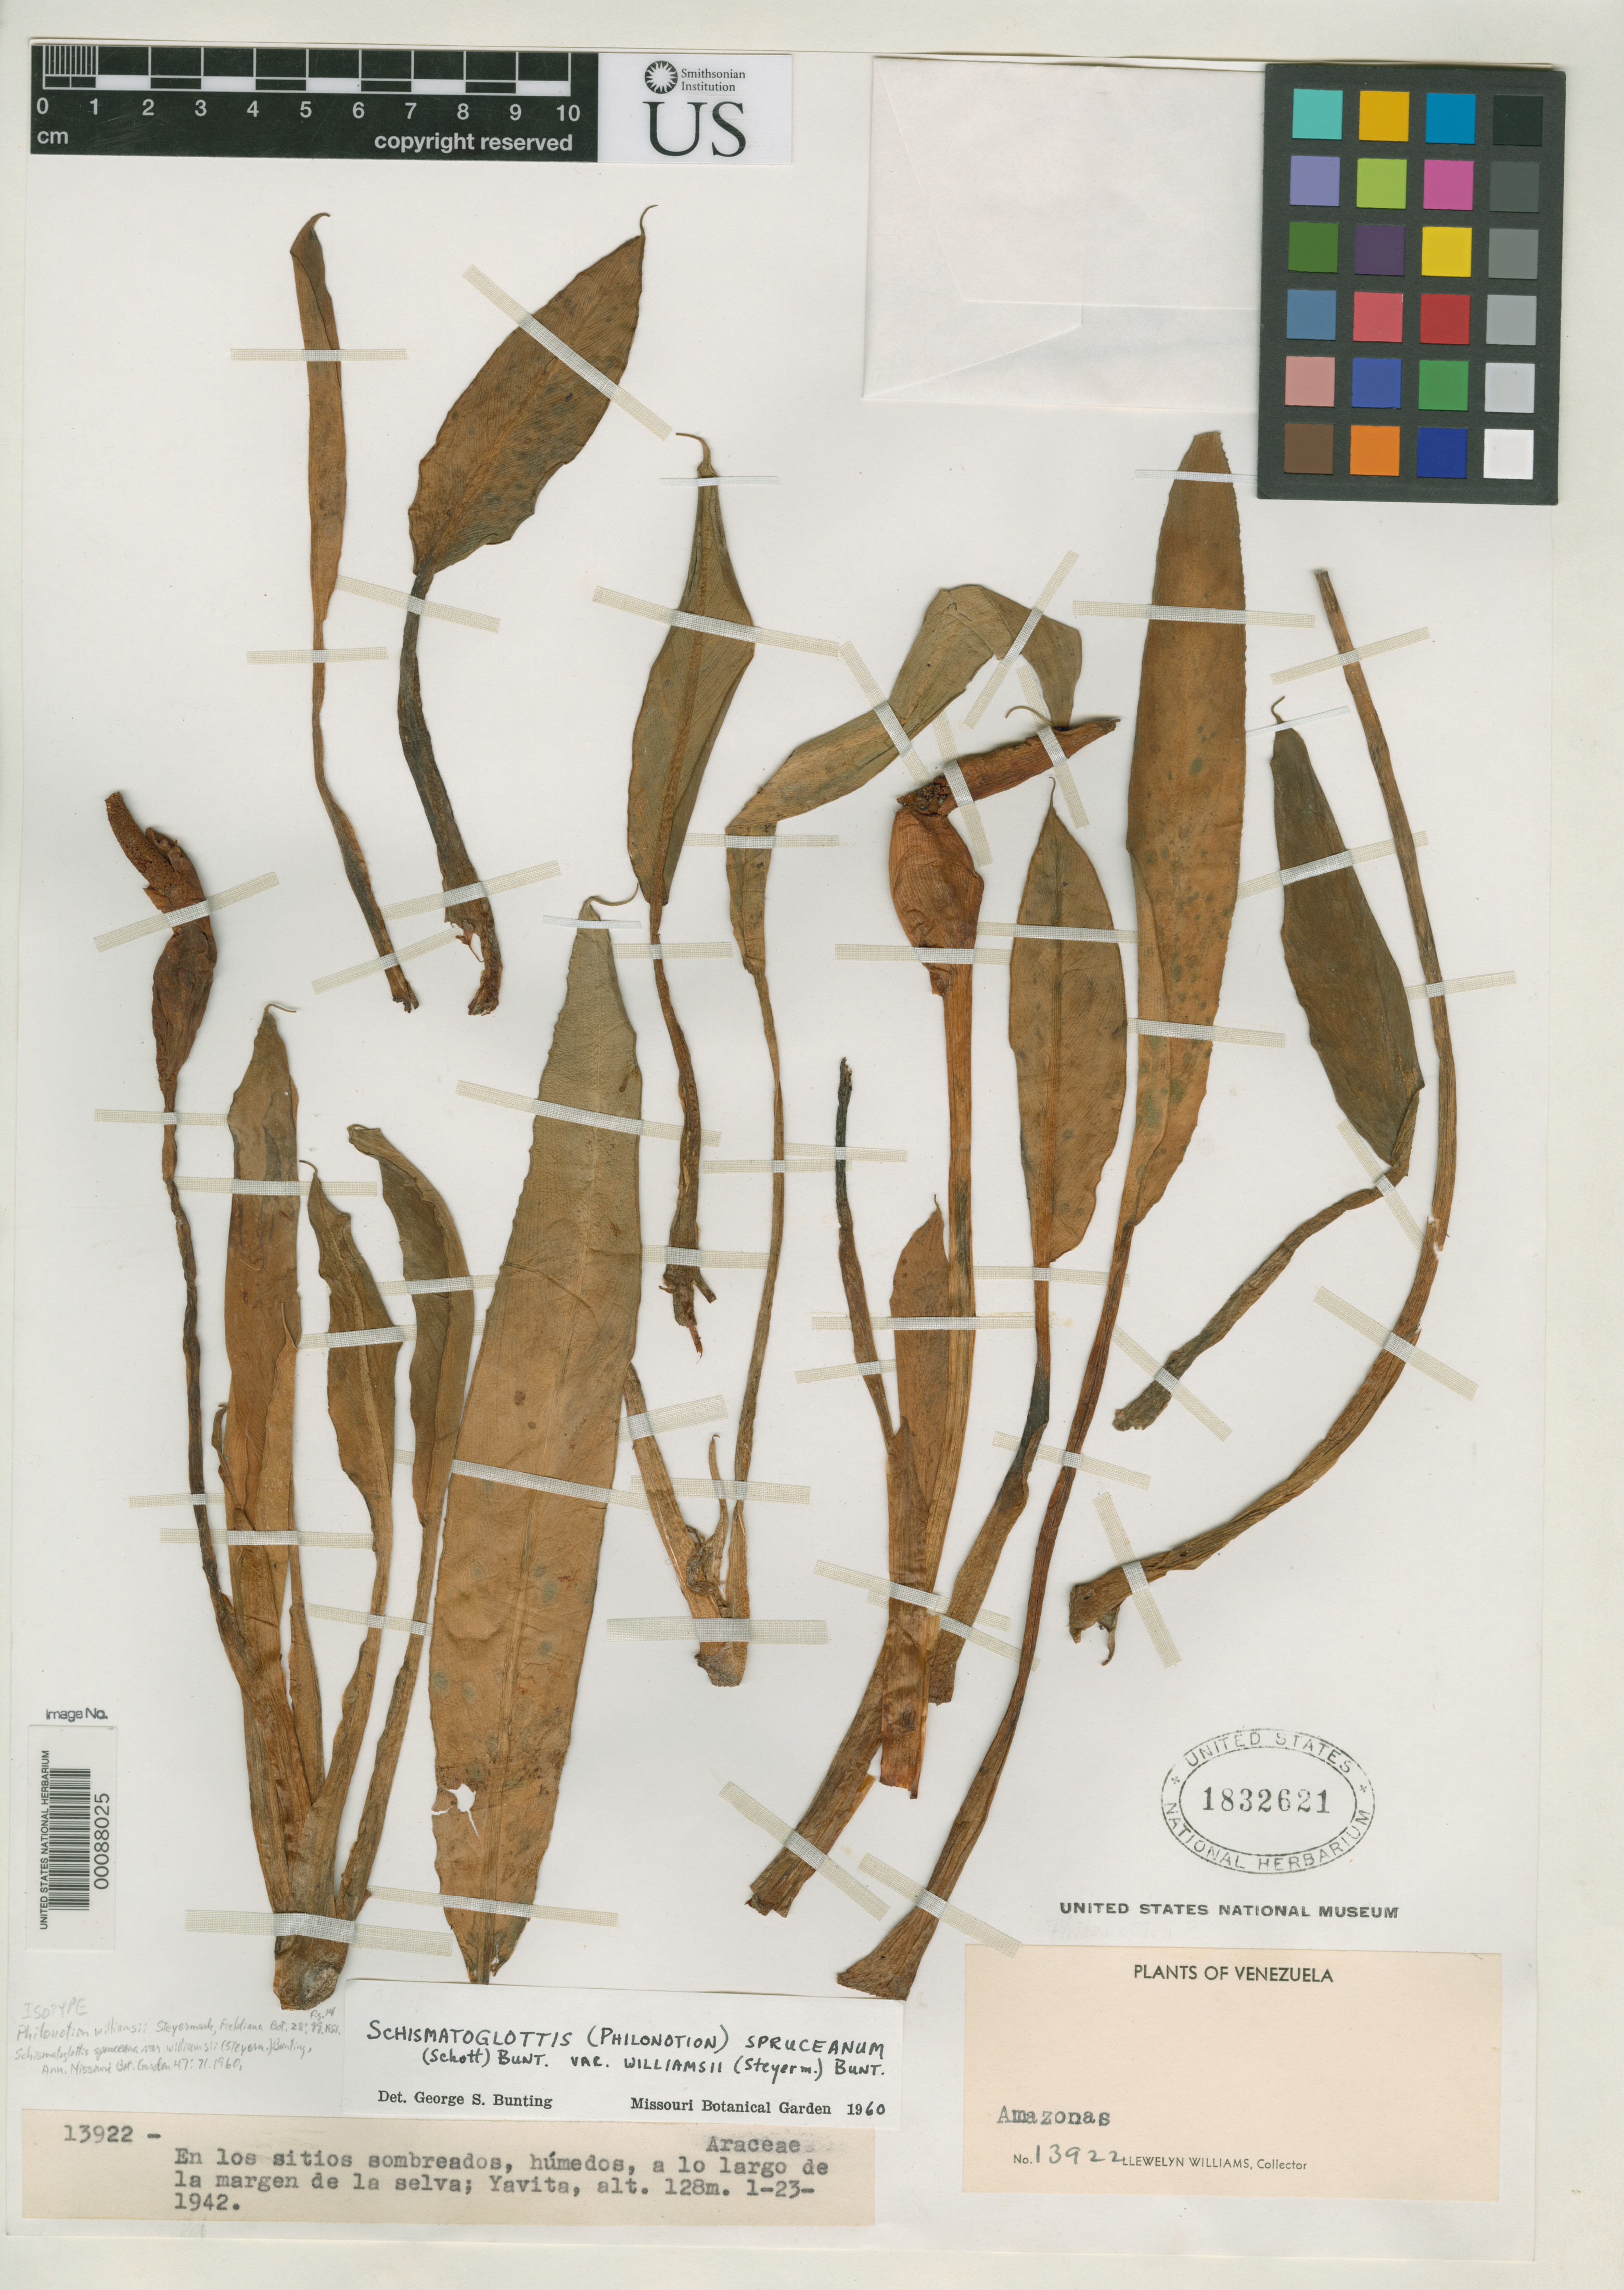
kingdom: Plantae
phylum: Tracheophyta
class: Liliopsida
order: Alismatales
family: Araceae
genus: Philonotion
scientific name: Philonotion williamsii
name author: Steyerm.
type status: Isotype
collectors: Ll. Williams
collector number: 13922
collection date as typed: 23 Jan 1942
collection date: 1942-01-23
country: Venezuela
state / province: Amazonas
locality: Yavita.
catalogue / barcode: US 1832621